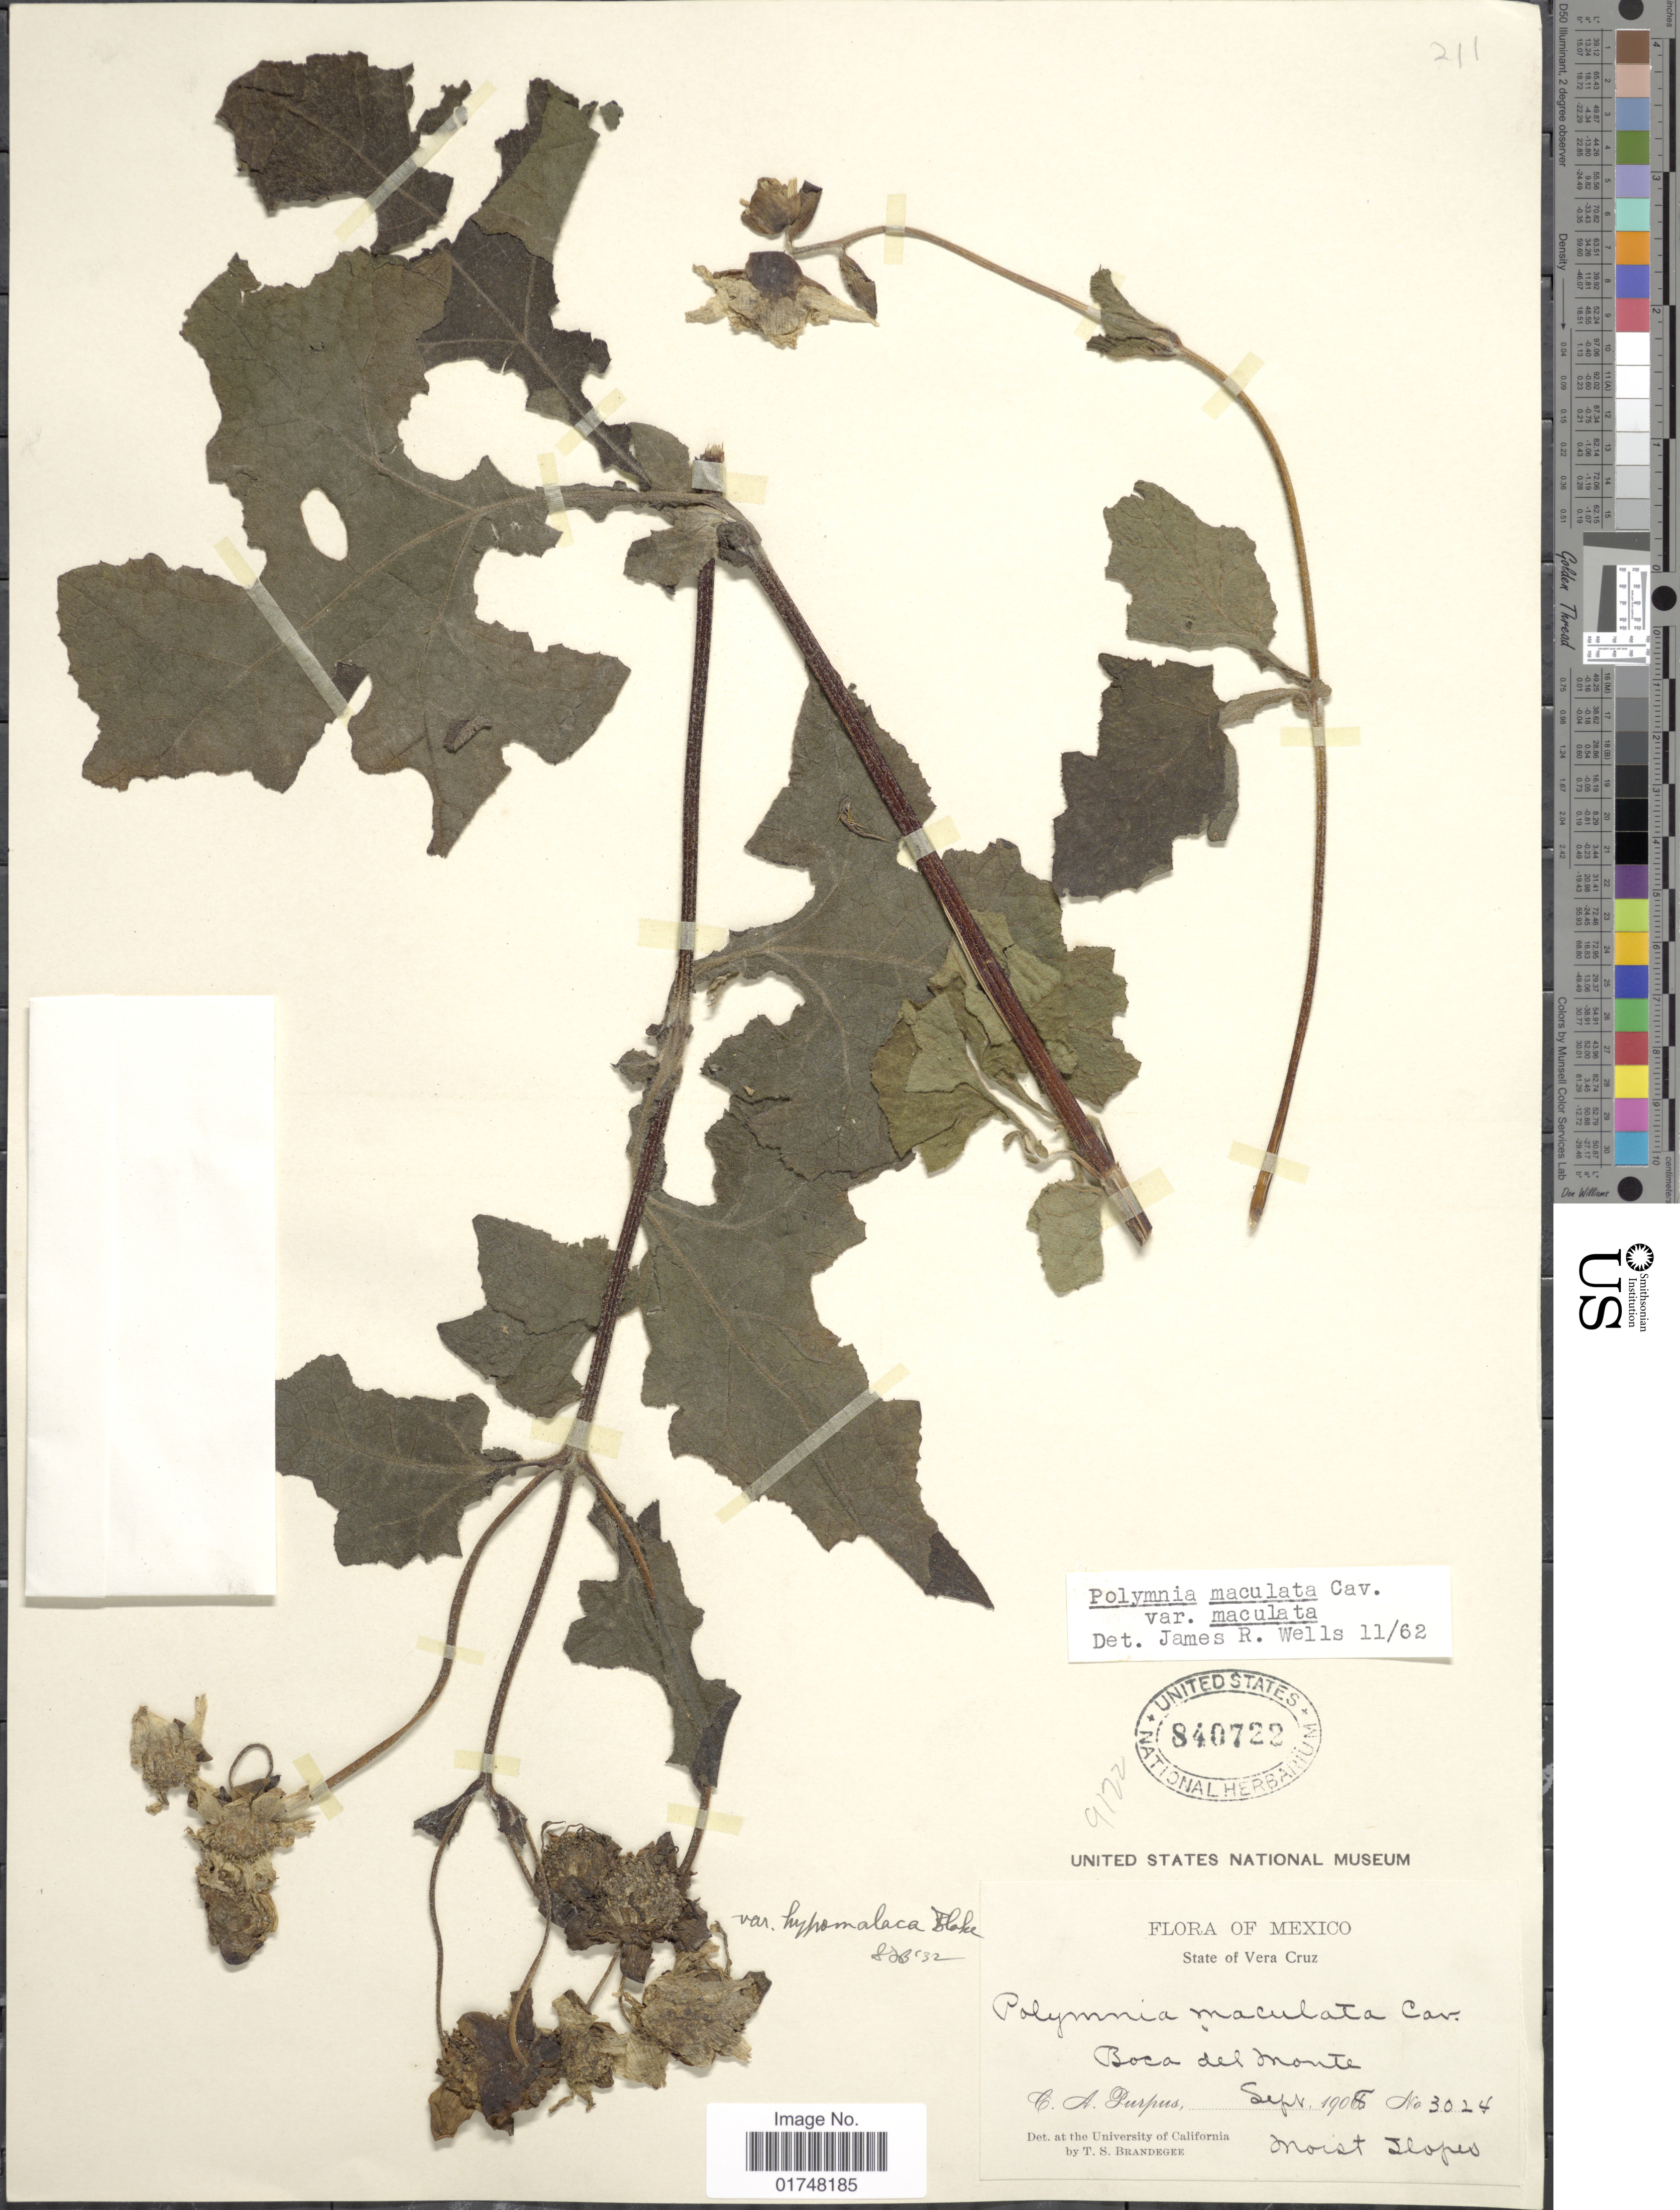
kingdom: Plantae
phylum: Tracheophyta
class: Magnoliopsida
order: Asterales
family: Asteraceae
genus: Smallanthus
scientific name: Smallanthus maculatus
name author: (Cav.) H. Rob.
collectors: C. A. Purpus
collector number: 3024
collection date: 1908-09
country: Mexico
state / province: Veracruz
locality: Boca del Monte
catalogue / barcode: US 840722